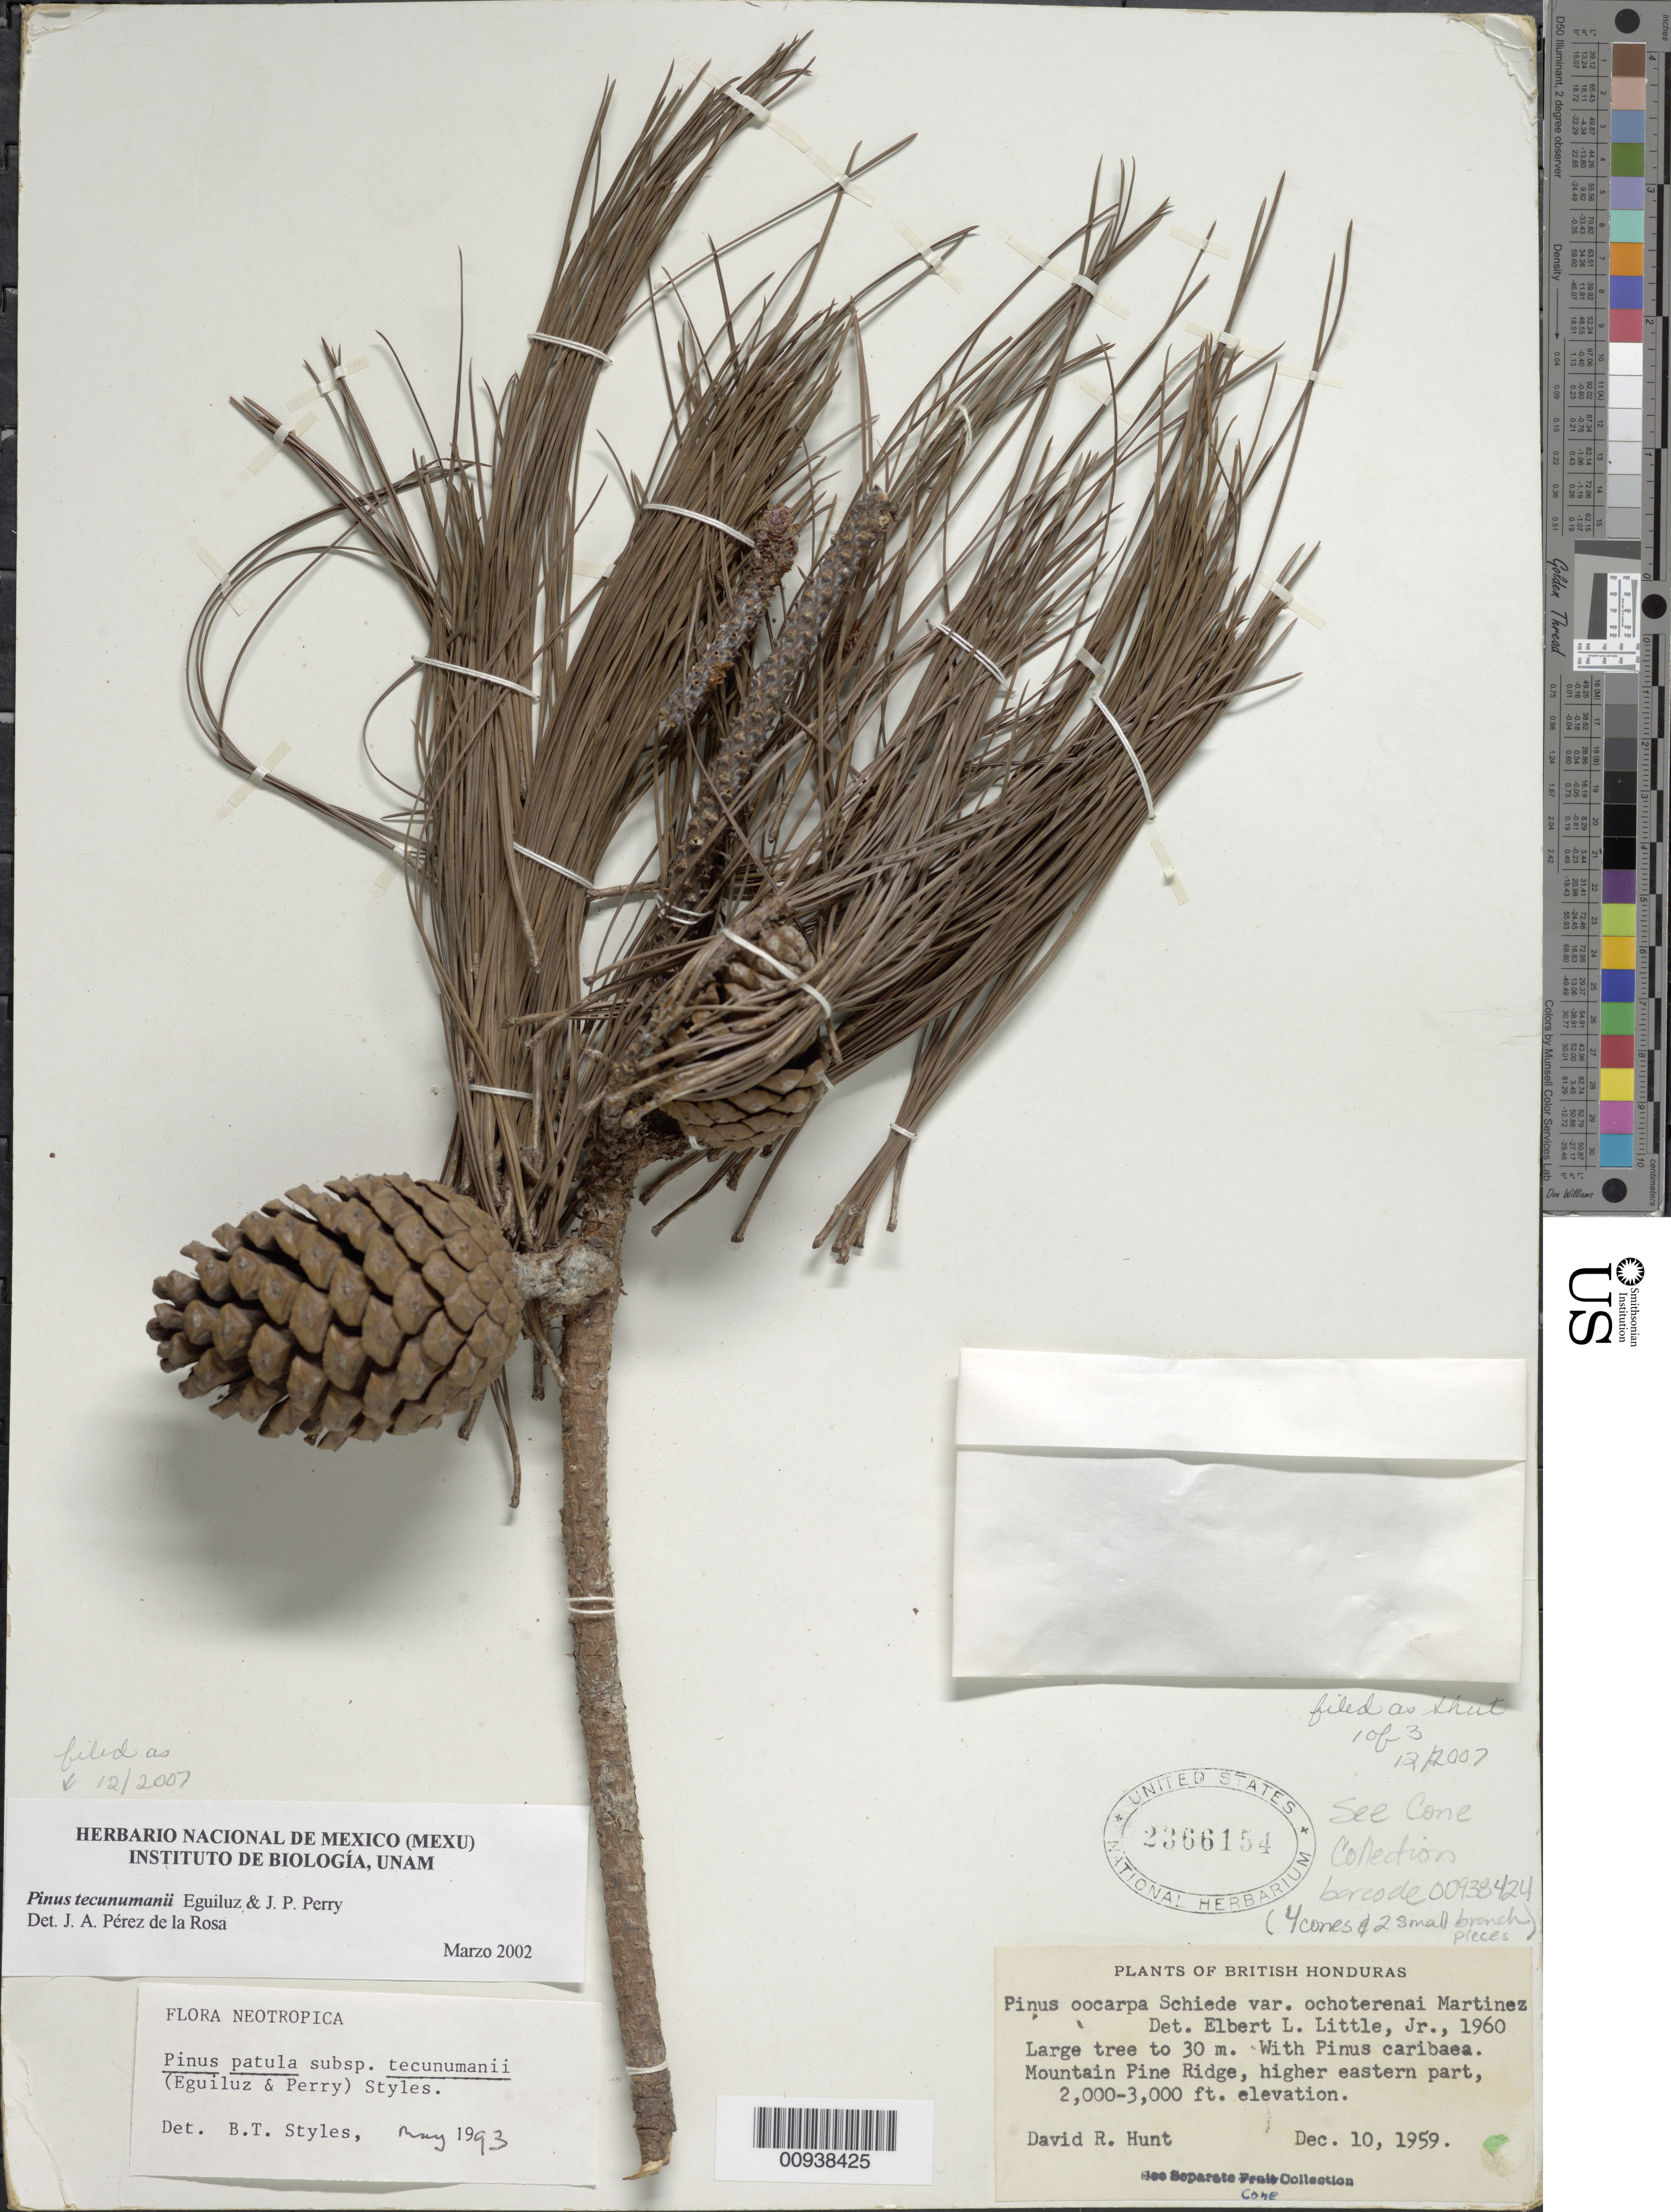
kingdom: Plantae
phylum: Tracheophyta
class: Pinopsida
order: Pinales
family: Pinaceae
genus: Pinus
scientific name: Pinus tecunumanii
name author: F. Schwerdtf. ex Eguiluz & J.P. Perry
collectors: D. R. Hunt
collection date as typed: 10 Dec 1959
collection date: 1959-12-10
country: Belize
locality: Mountain Pine Ridge, higher eastern part. British Honduras.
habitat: With Pinus caribaea.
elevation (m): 610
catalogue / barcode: US 2366154